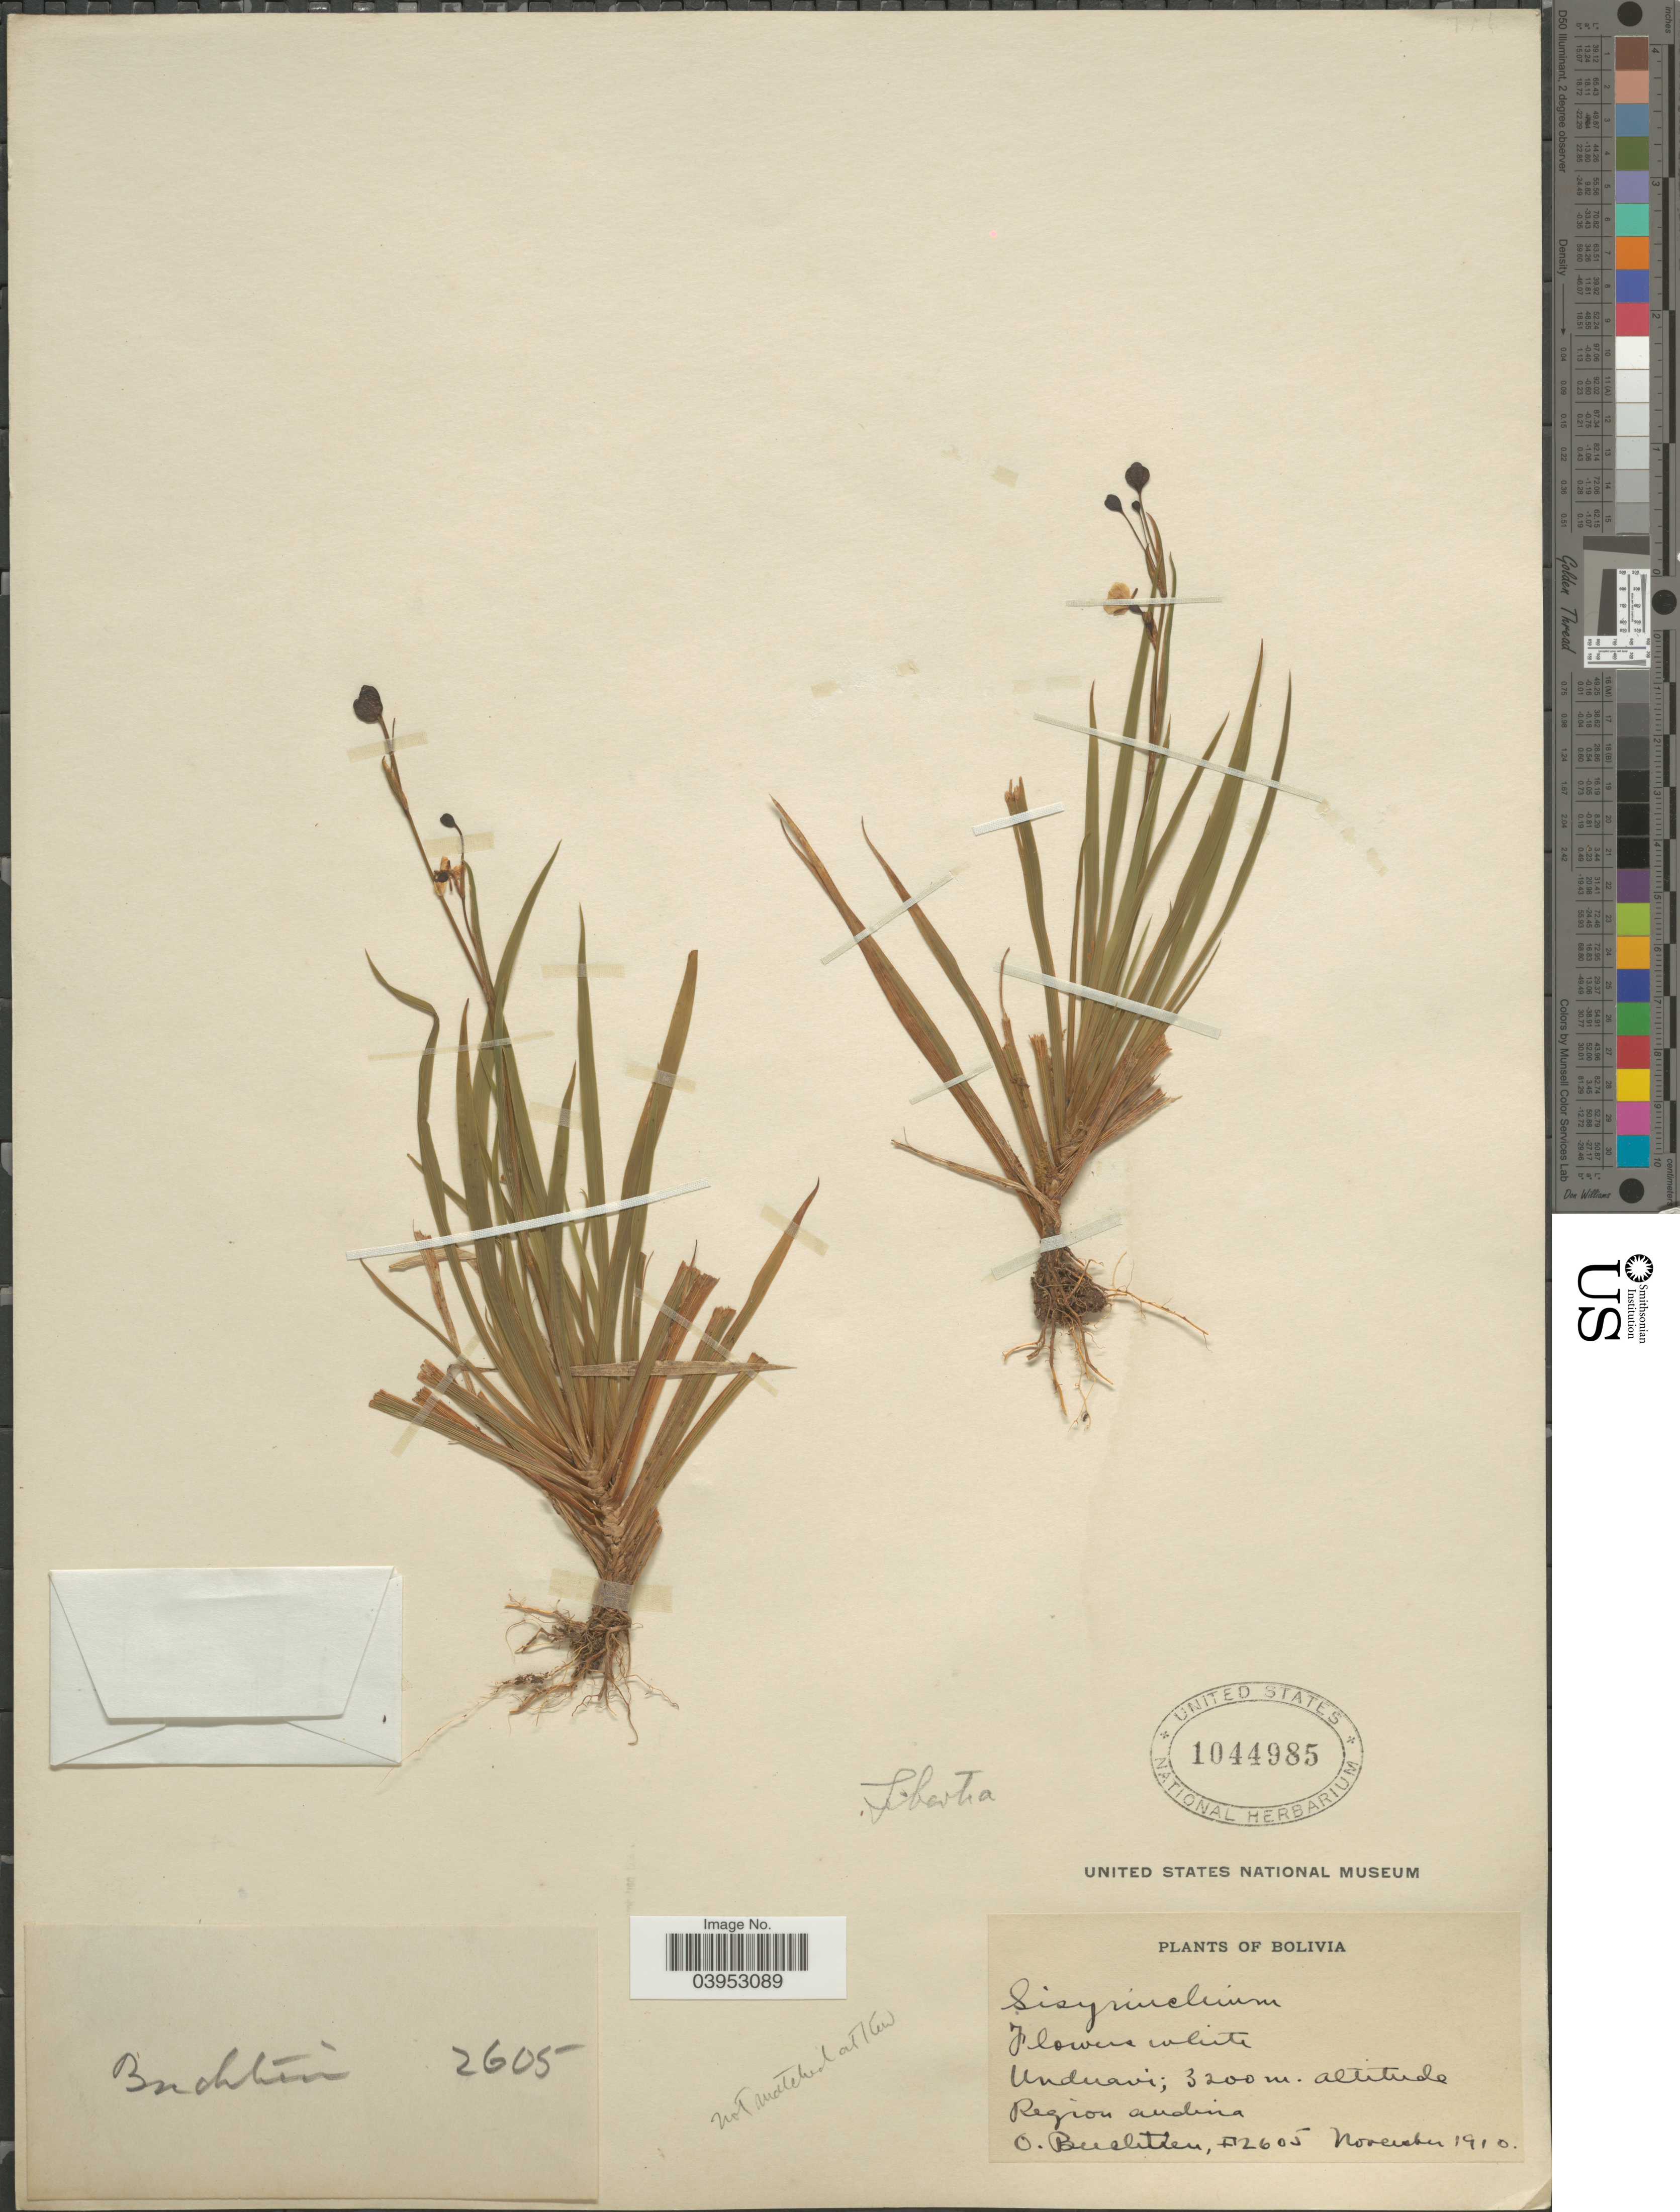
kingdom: Plantae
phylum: Tracheophyta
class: Liliopsida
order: Asparagales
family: Iridaceae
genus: Libertia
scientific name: Libertia sp.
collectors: O. Buchtien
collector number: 2605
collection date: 1910-11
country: Bolivia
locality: Unduavi; Region andina.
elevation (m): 3200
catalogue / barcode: US 1044985